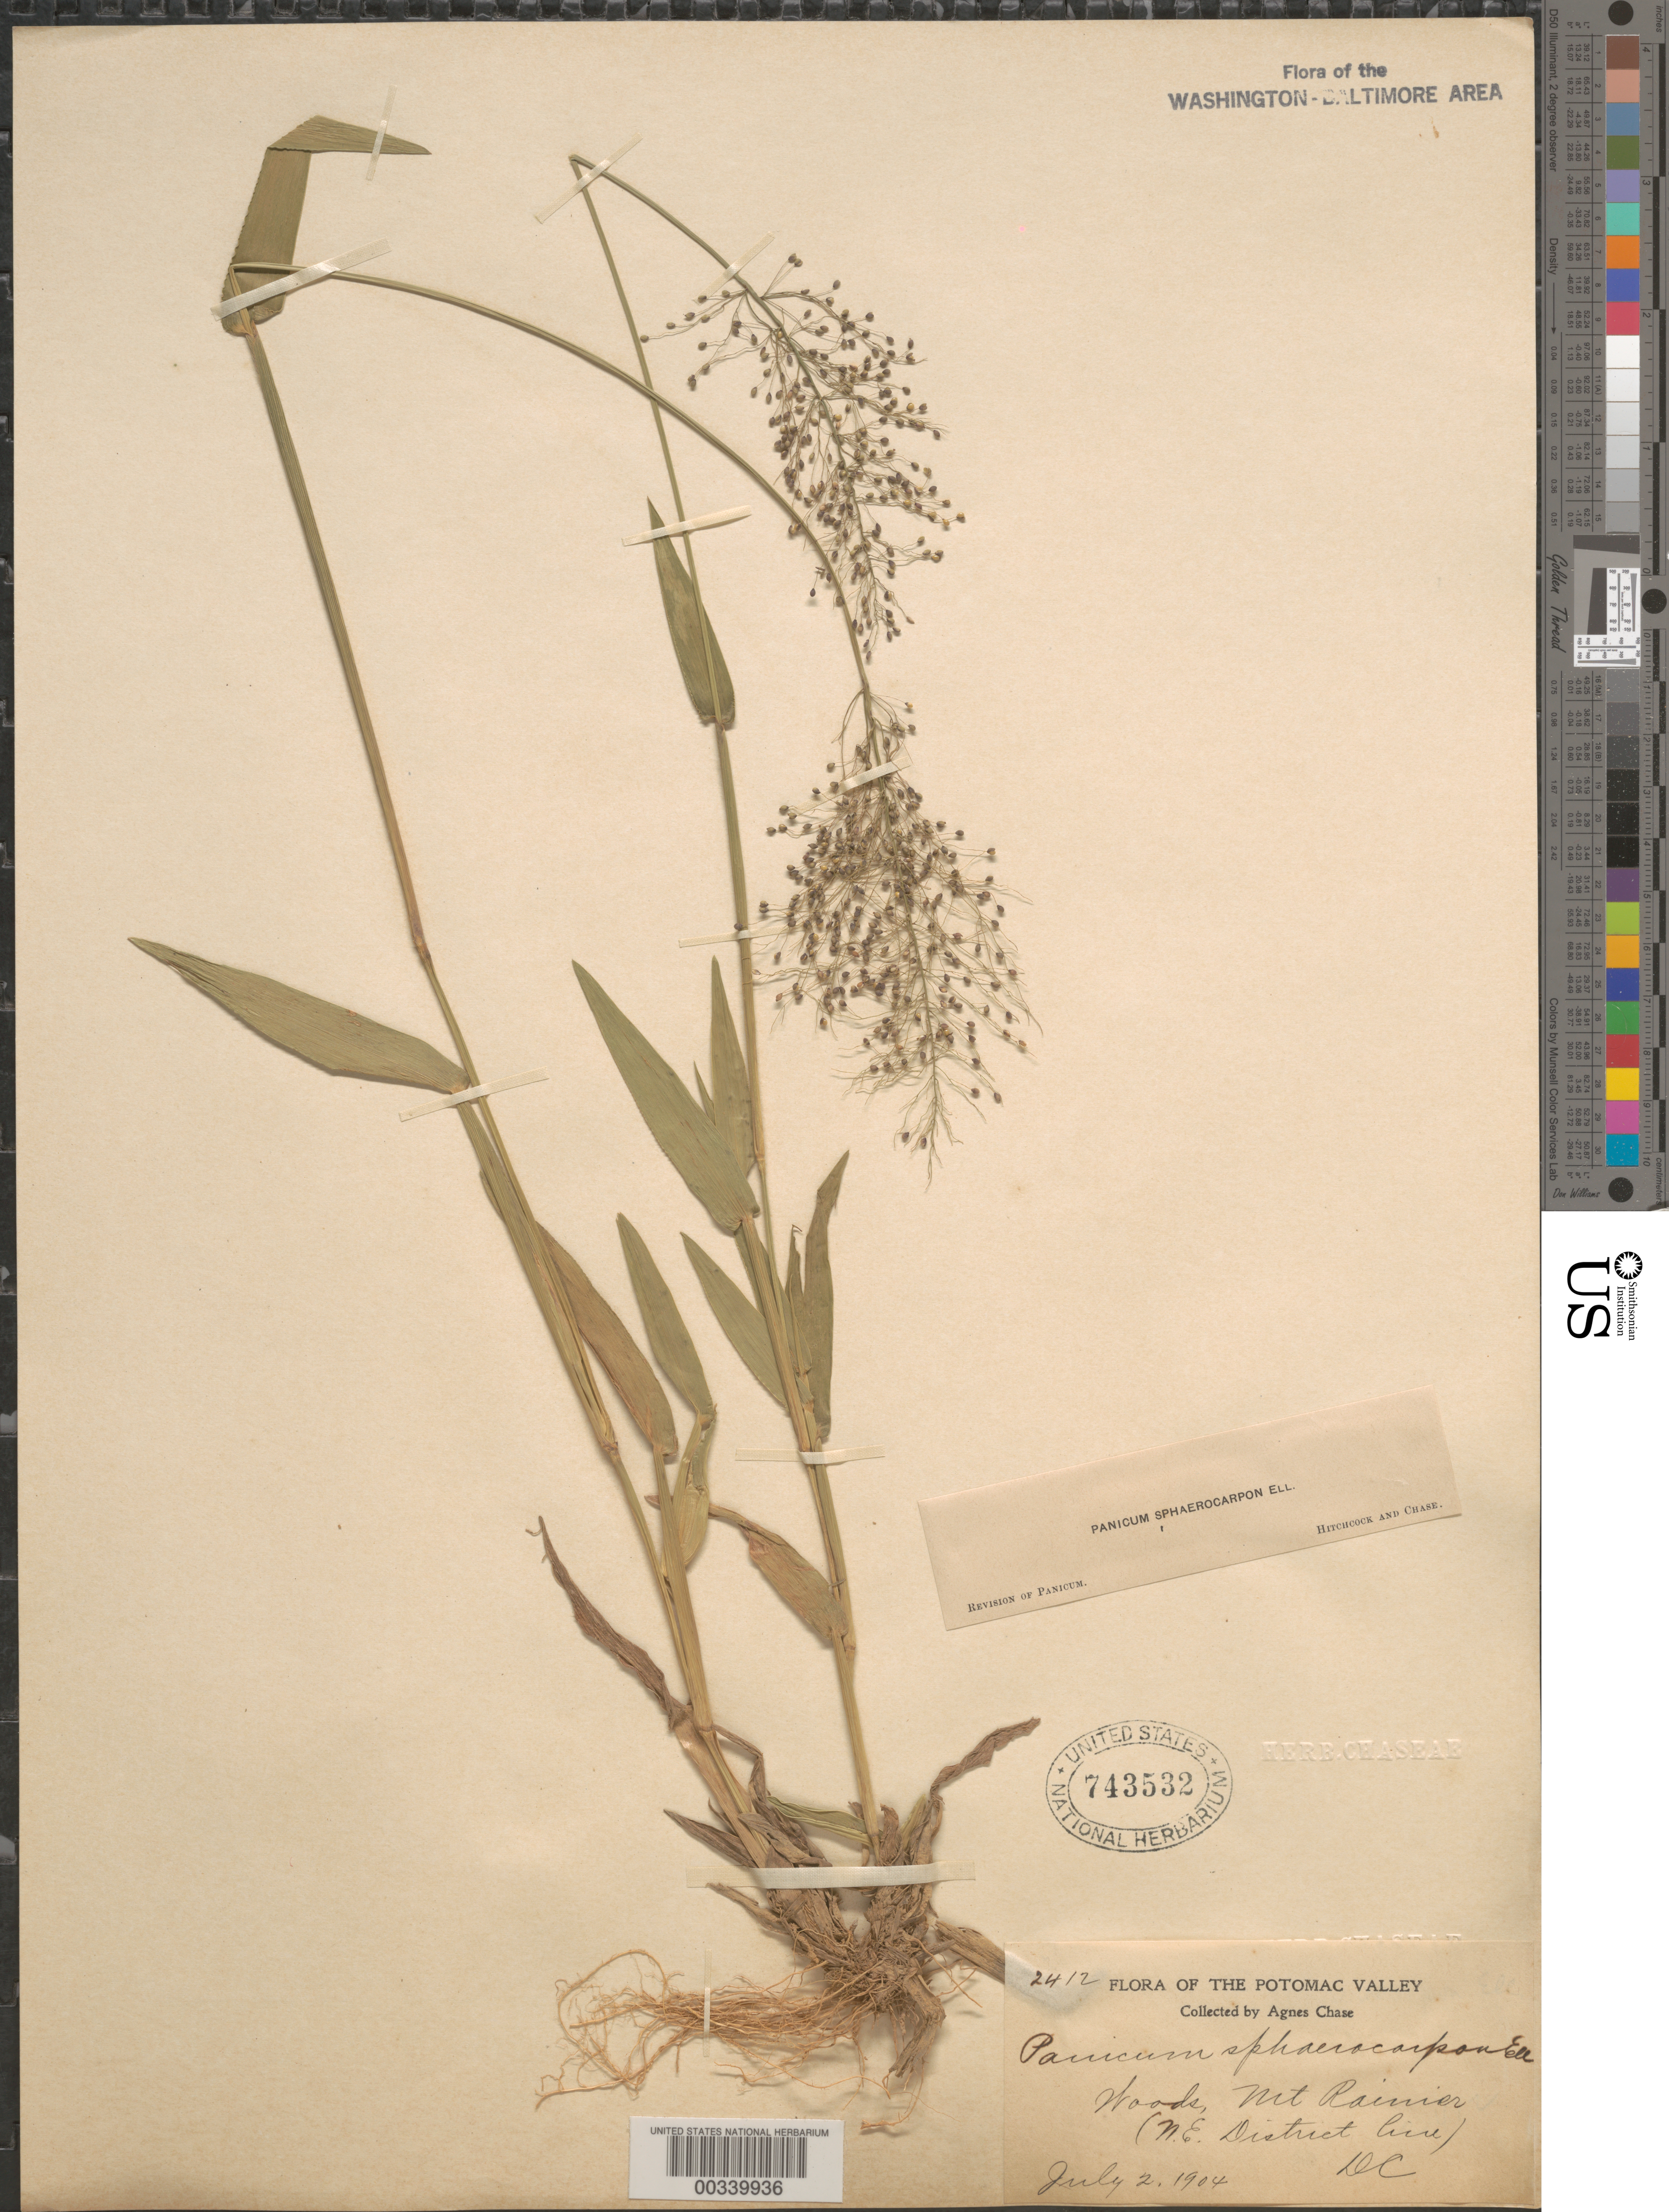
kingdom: Plantae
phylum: Tracheophyta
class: Liliopsida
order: Poales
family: Poaceae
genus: Dichanthelium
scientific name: Dichanthelium sphaerocarpon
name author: (Elliott) Gould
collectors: A. Chase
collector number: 2412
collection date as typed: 02 Jul 1904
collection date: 1904-07-02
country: United States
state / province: District of Columbia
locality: Mt Rainier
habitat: Woods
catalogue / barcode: US 743532